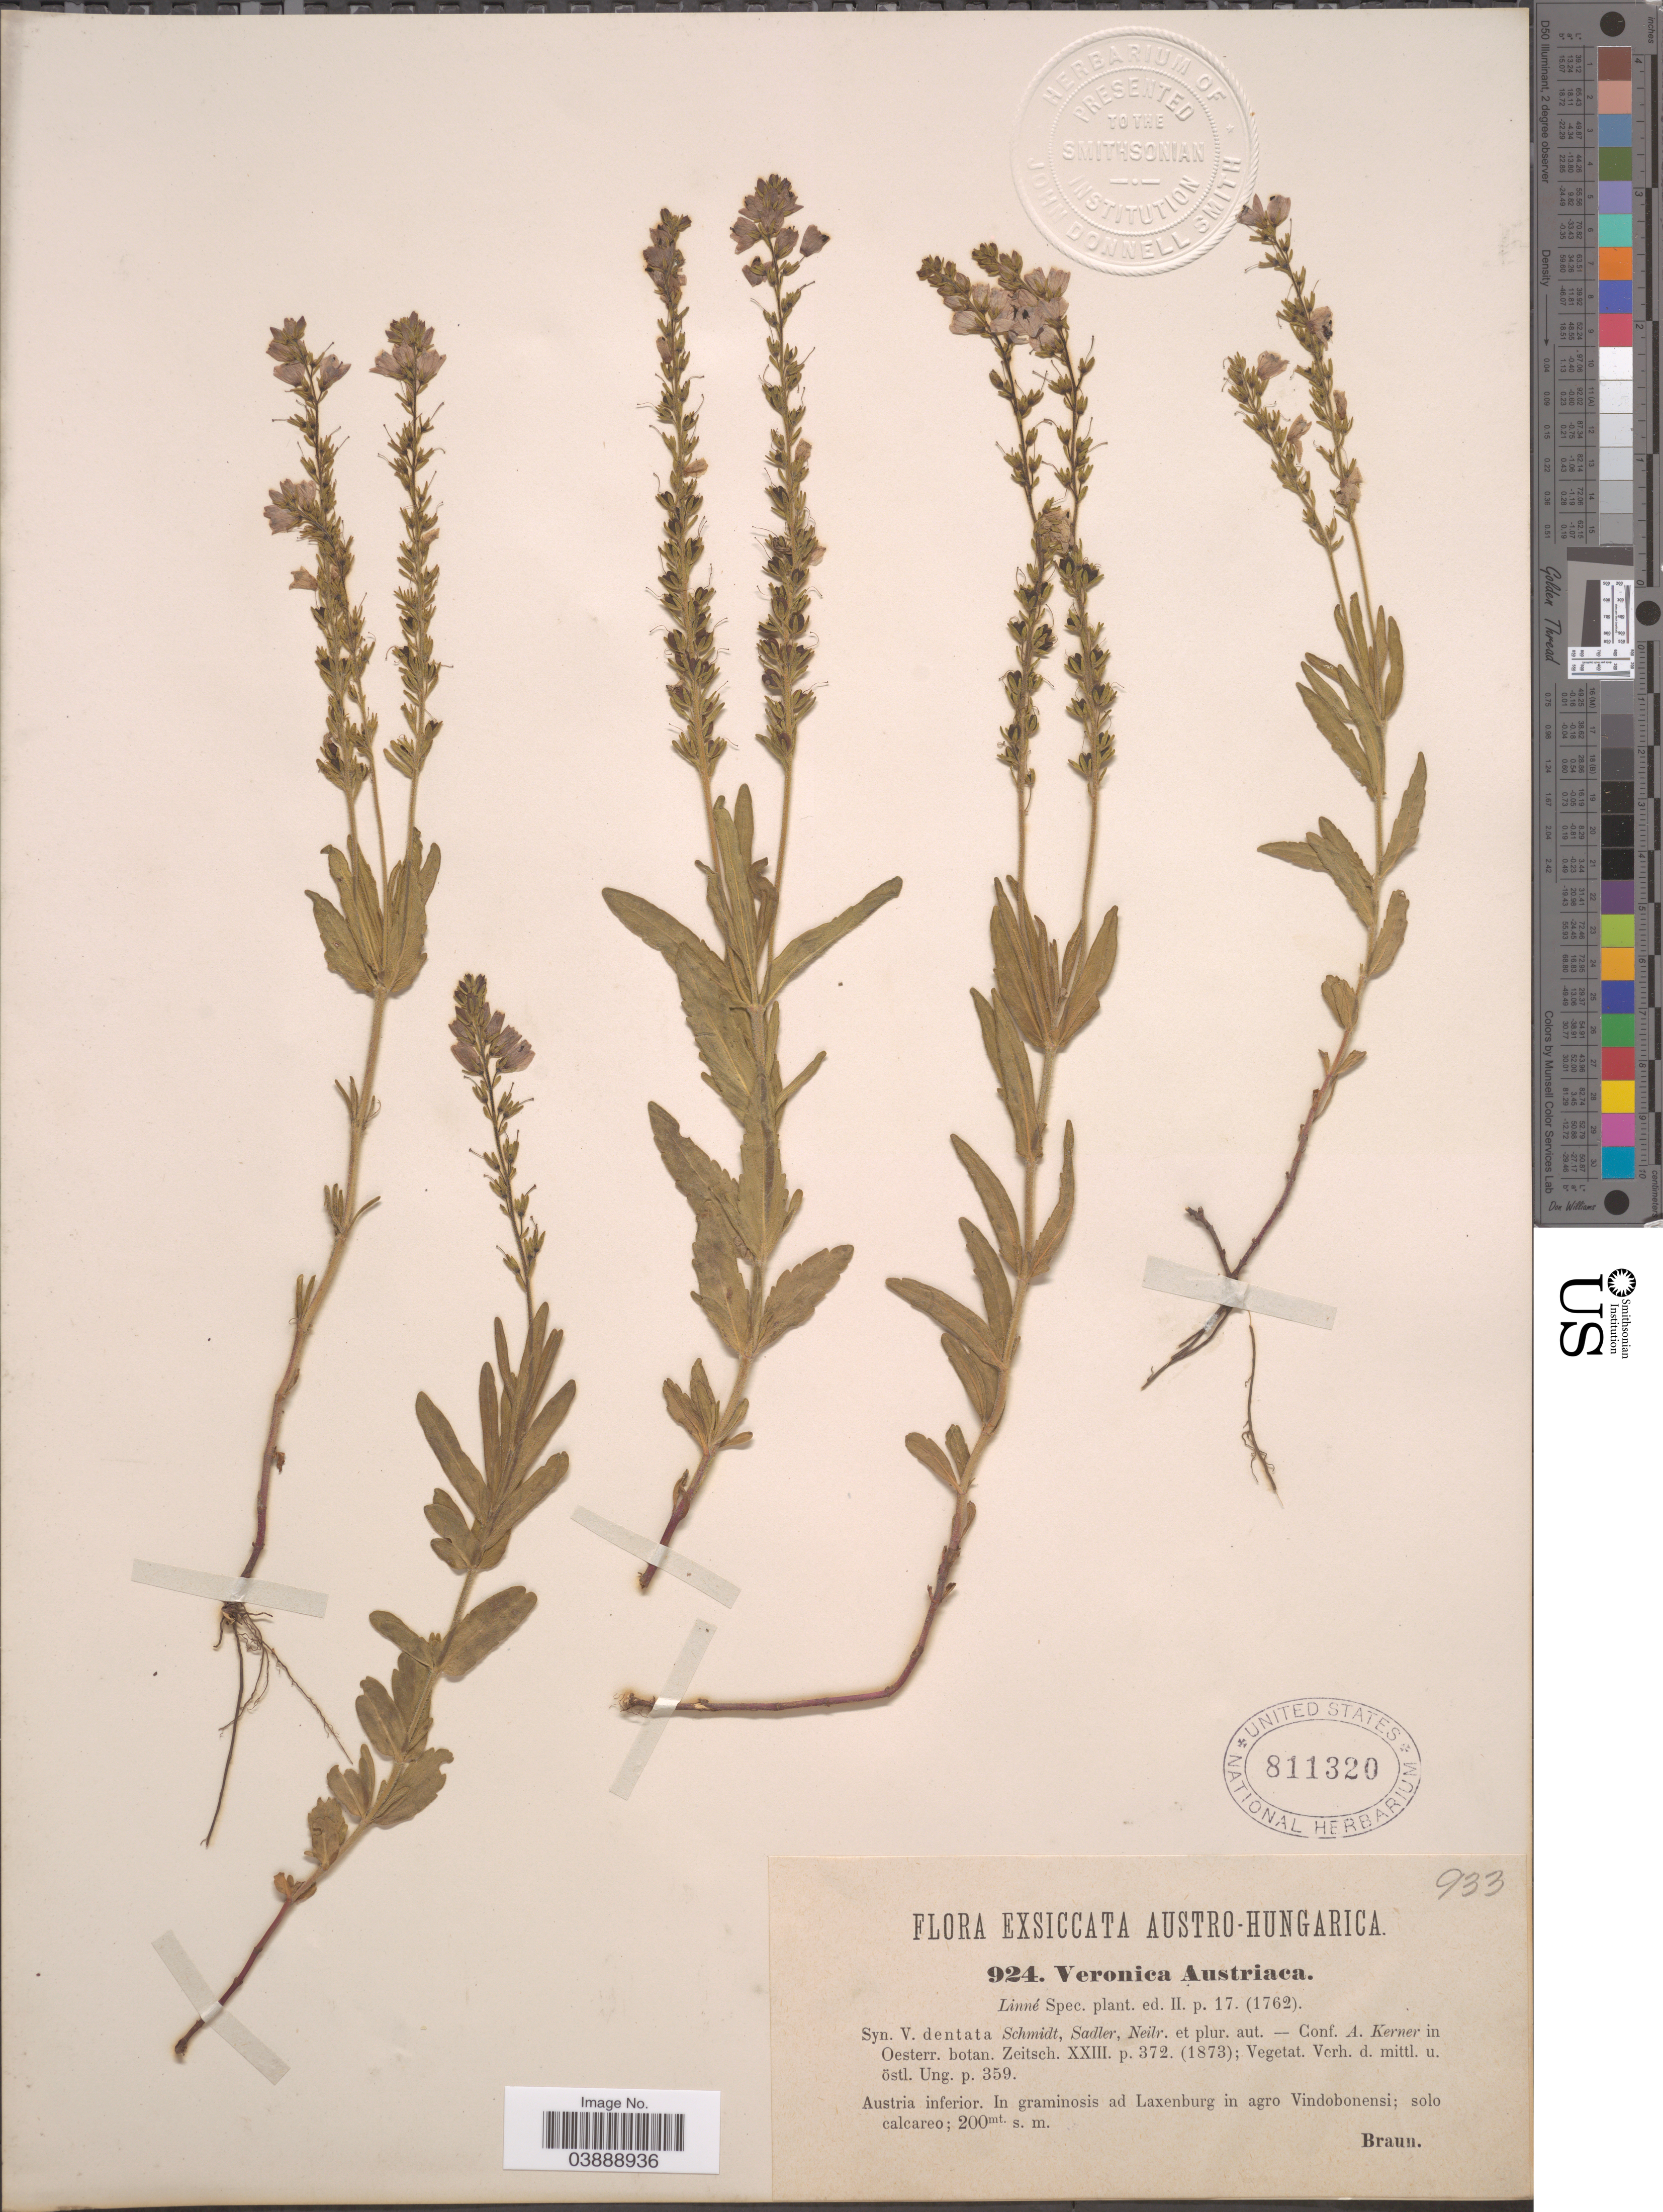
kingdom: Plantae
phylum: Tracheophyta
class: Magnoliopsida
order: Lamiales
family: Plantaginaceae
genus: Veronica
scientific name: Veronica austriaca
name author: L.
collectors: Braun, --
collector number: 924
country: Austria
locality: Austro-Hungarica. Austria inferior. In graminosis ad Laxenburg in agro Vindobonensi.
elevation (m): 200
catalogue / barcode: US 811320